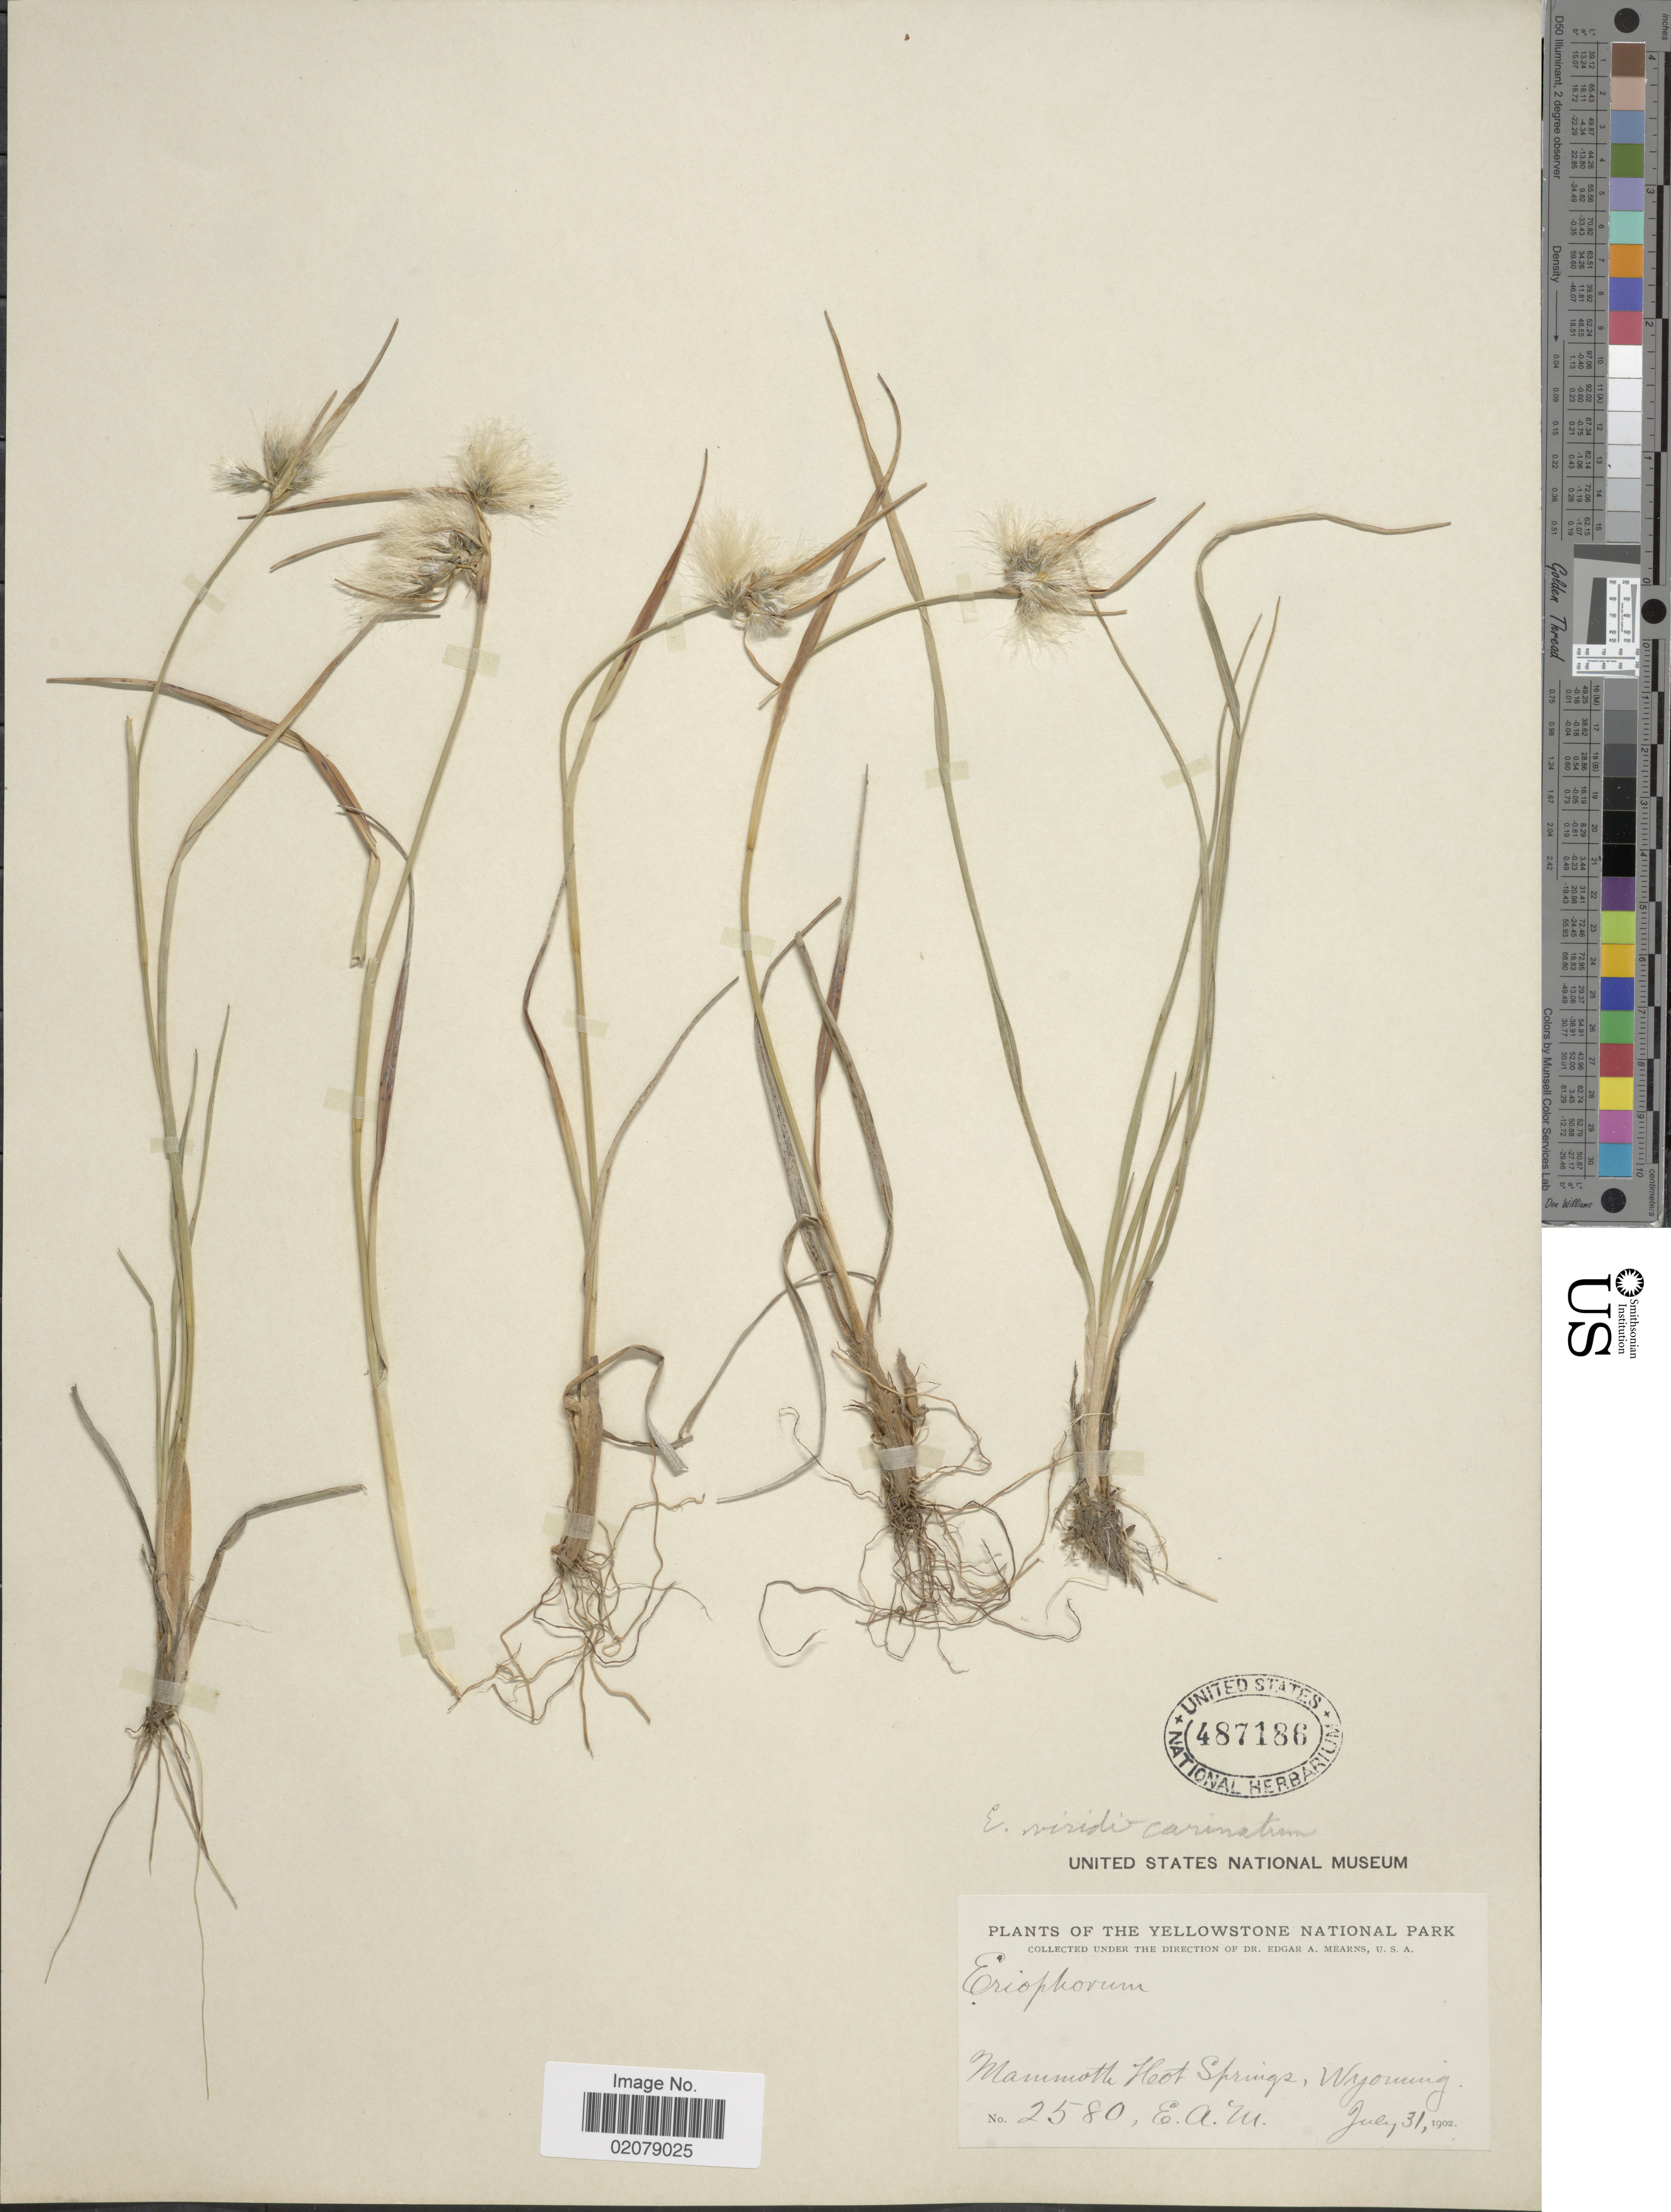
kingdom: Plantae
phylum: Tracheophyta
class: Liliopsida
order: Poales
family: Cyperaceae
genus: Eriophorum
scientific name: Eriophorum viridicarinatum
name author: (Englem.) Fernald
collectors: E. A. Mearns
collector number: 2580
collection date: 1902-07-31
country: United States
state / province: Wyoming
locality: The Yellowstone National Park, Mammoth Hot Springs, Wyoming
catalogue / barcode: US 487186